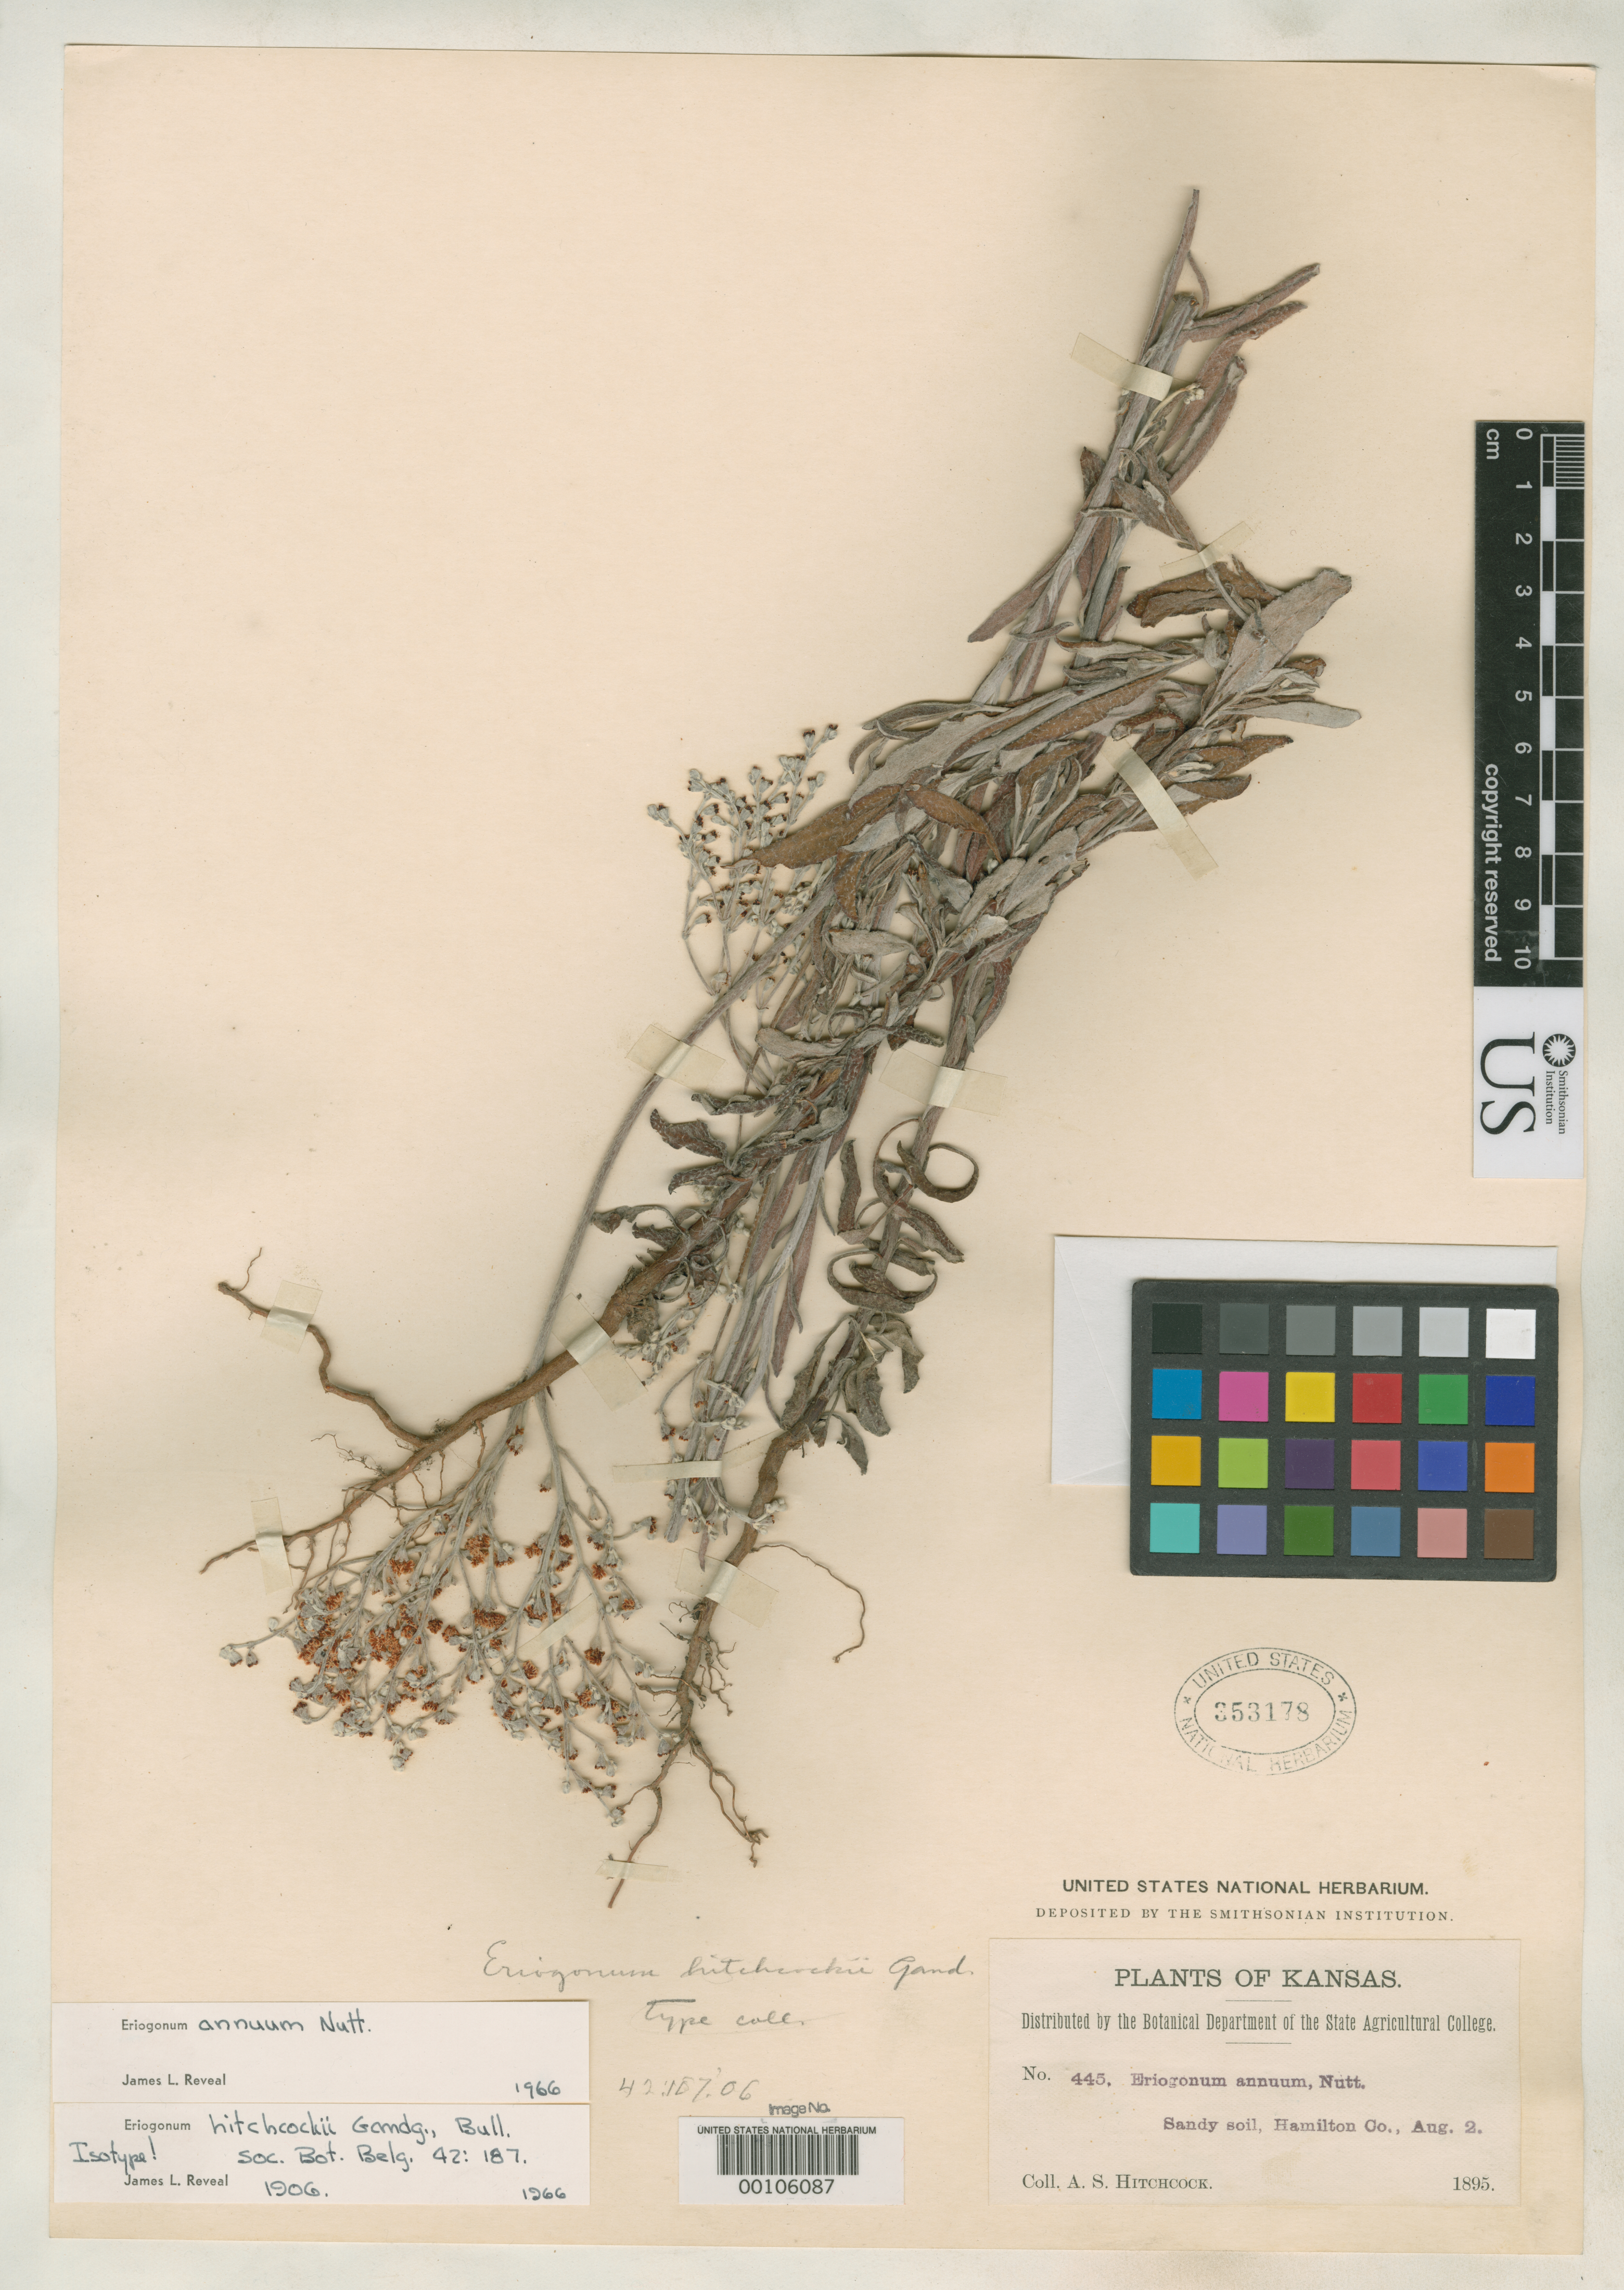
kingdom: Plantae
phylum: Tracheophyta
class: Magnoliopsida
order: Caryophyllales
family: Polygonaceae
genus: Eriogonum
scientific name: Eriogonum hitchcockii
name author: Gand.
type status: Isotype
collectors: A. S. Hitchcock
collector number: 445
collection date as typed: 02 Aug 1895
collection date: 1895-08-02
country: United States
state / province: Kansas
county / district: Hamilton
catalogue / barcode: US 353178